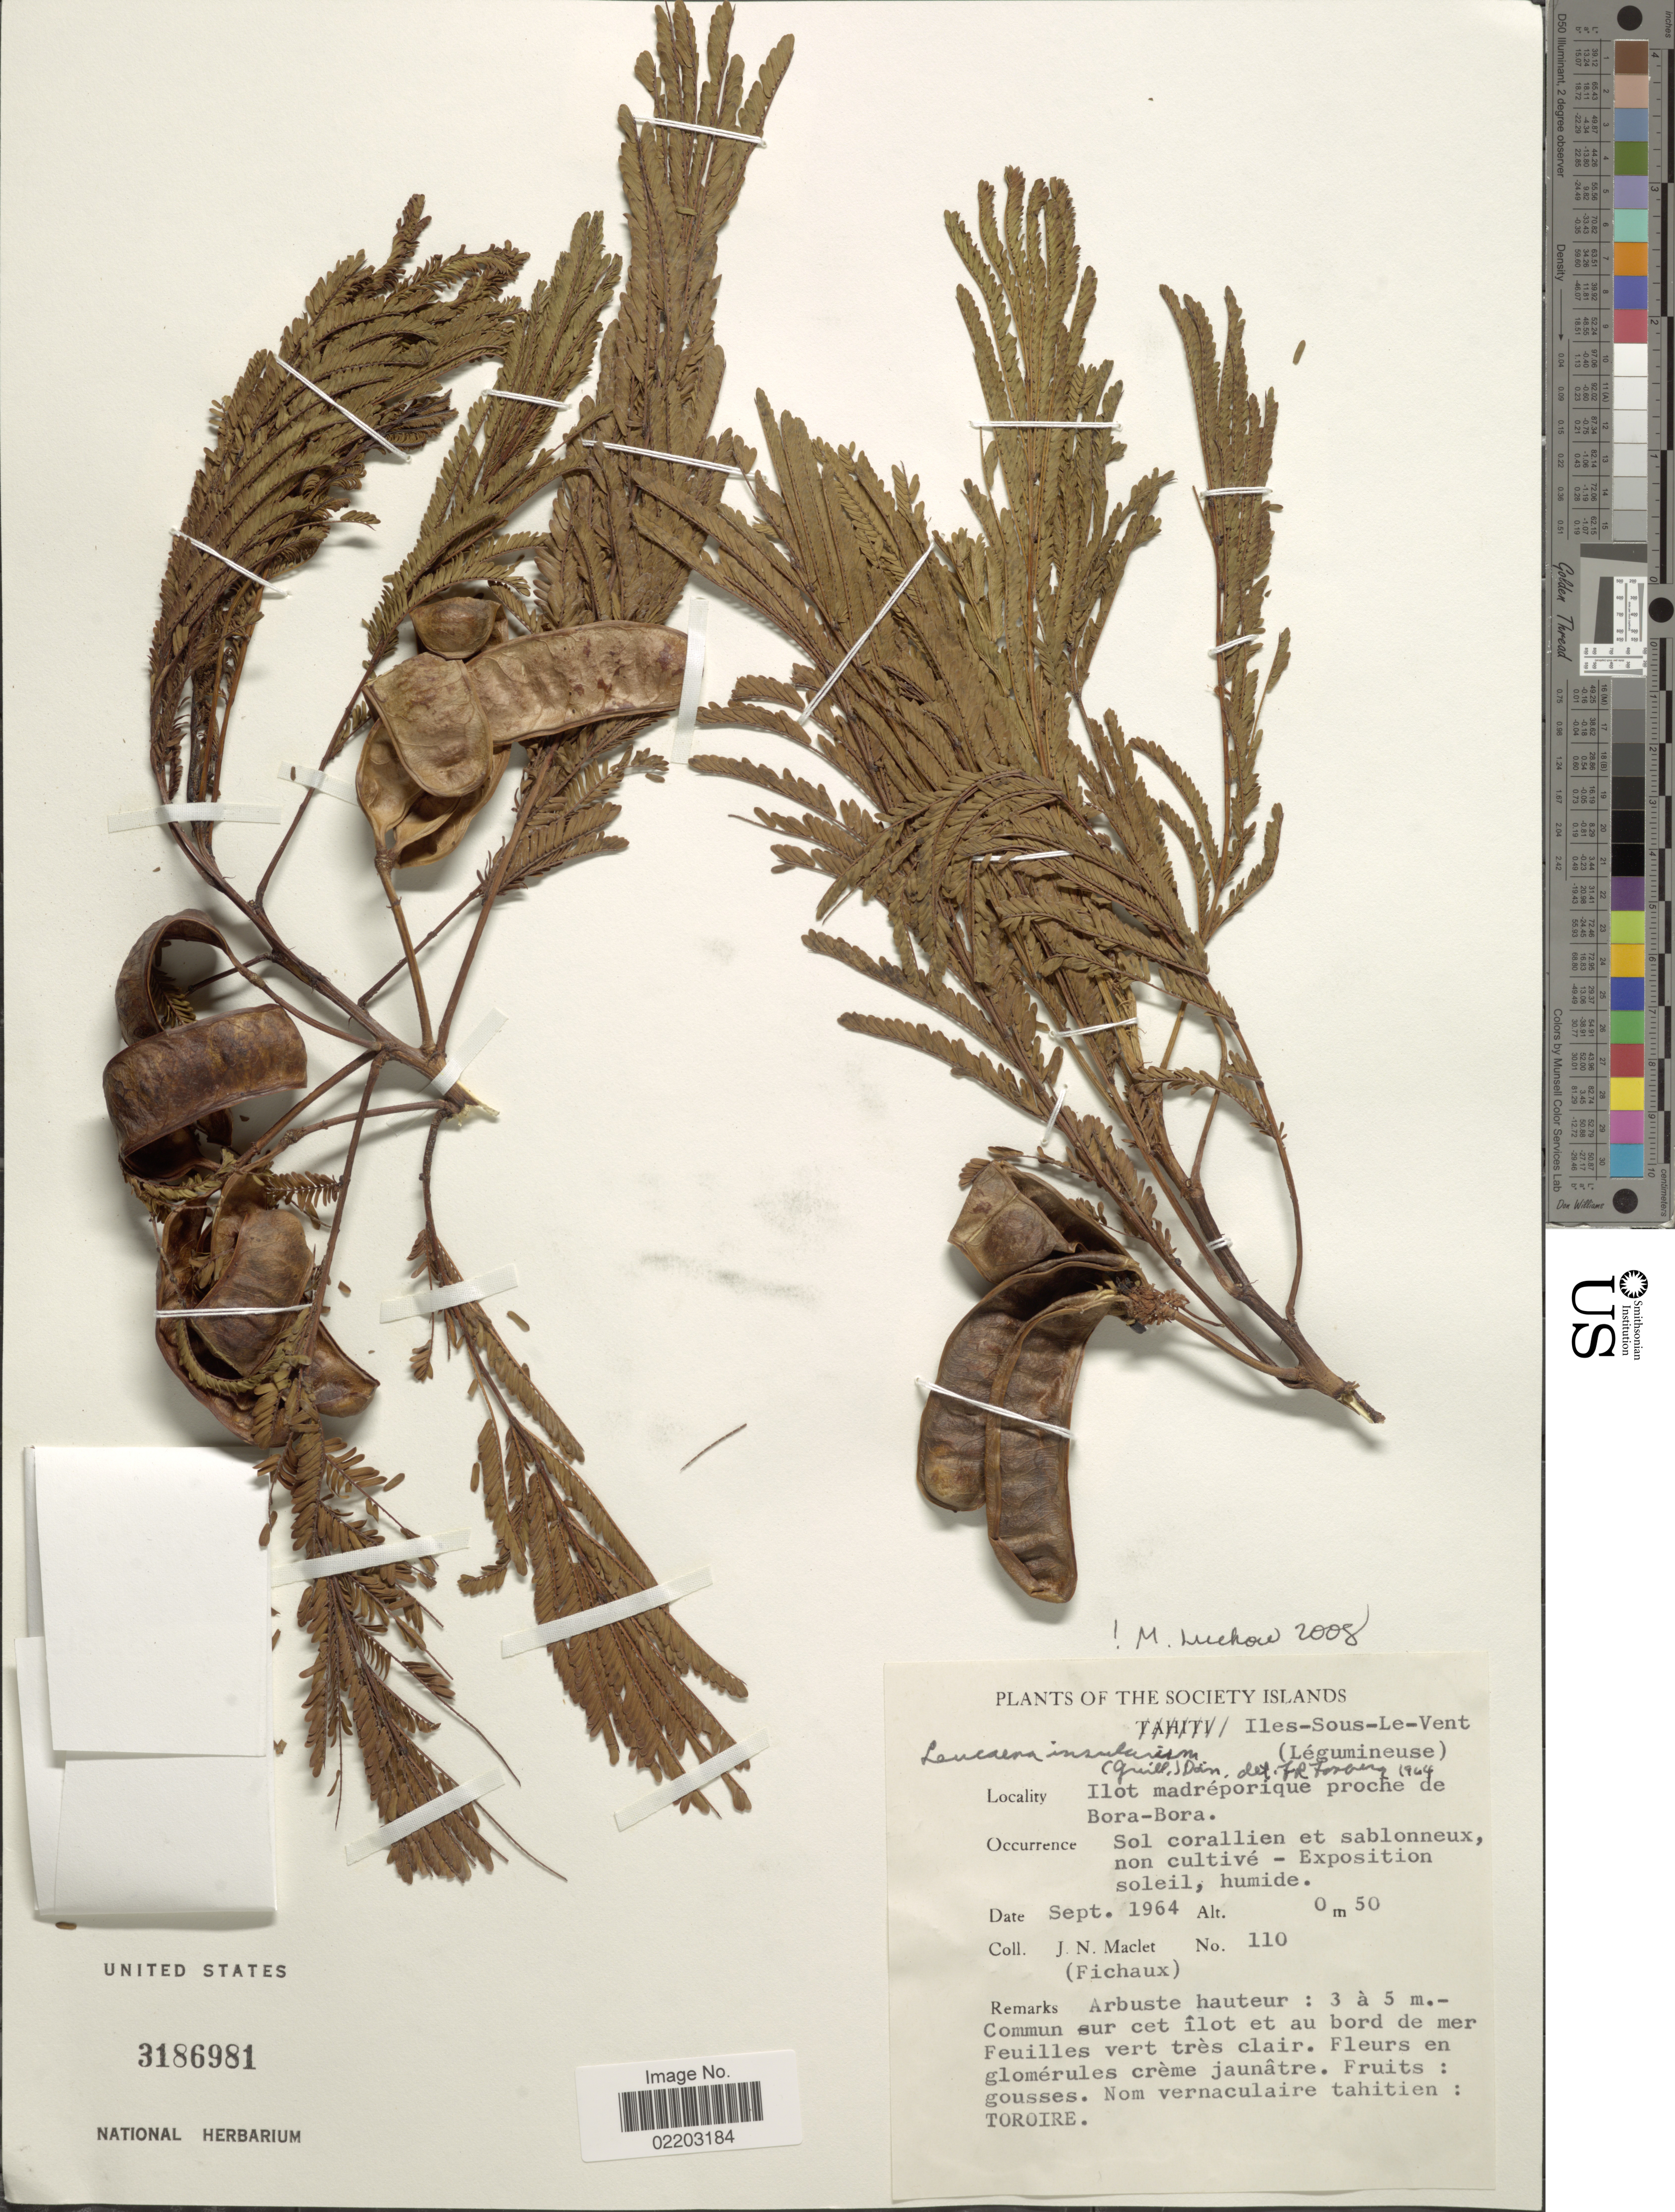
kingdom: Plantae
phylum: Tracheophyta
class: Magnoliopsida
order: Fabales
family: Fabaceae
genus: Piptadenia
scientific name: Piptadenia insularum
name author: (Guill.) Burkart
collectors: J. Maclet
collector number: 110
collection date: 1964-09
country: French Polynesia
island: Bora Bora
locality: The Society Islands, Iles-Sous-Le-Vent, Ilot madréporique proche de Bora-Bora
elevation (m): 0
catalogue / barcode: US 3186981